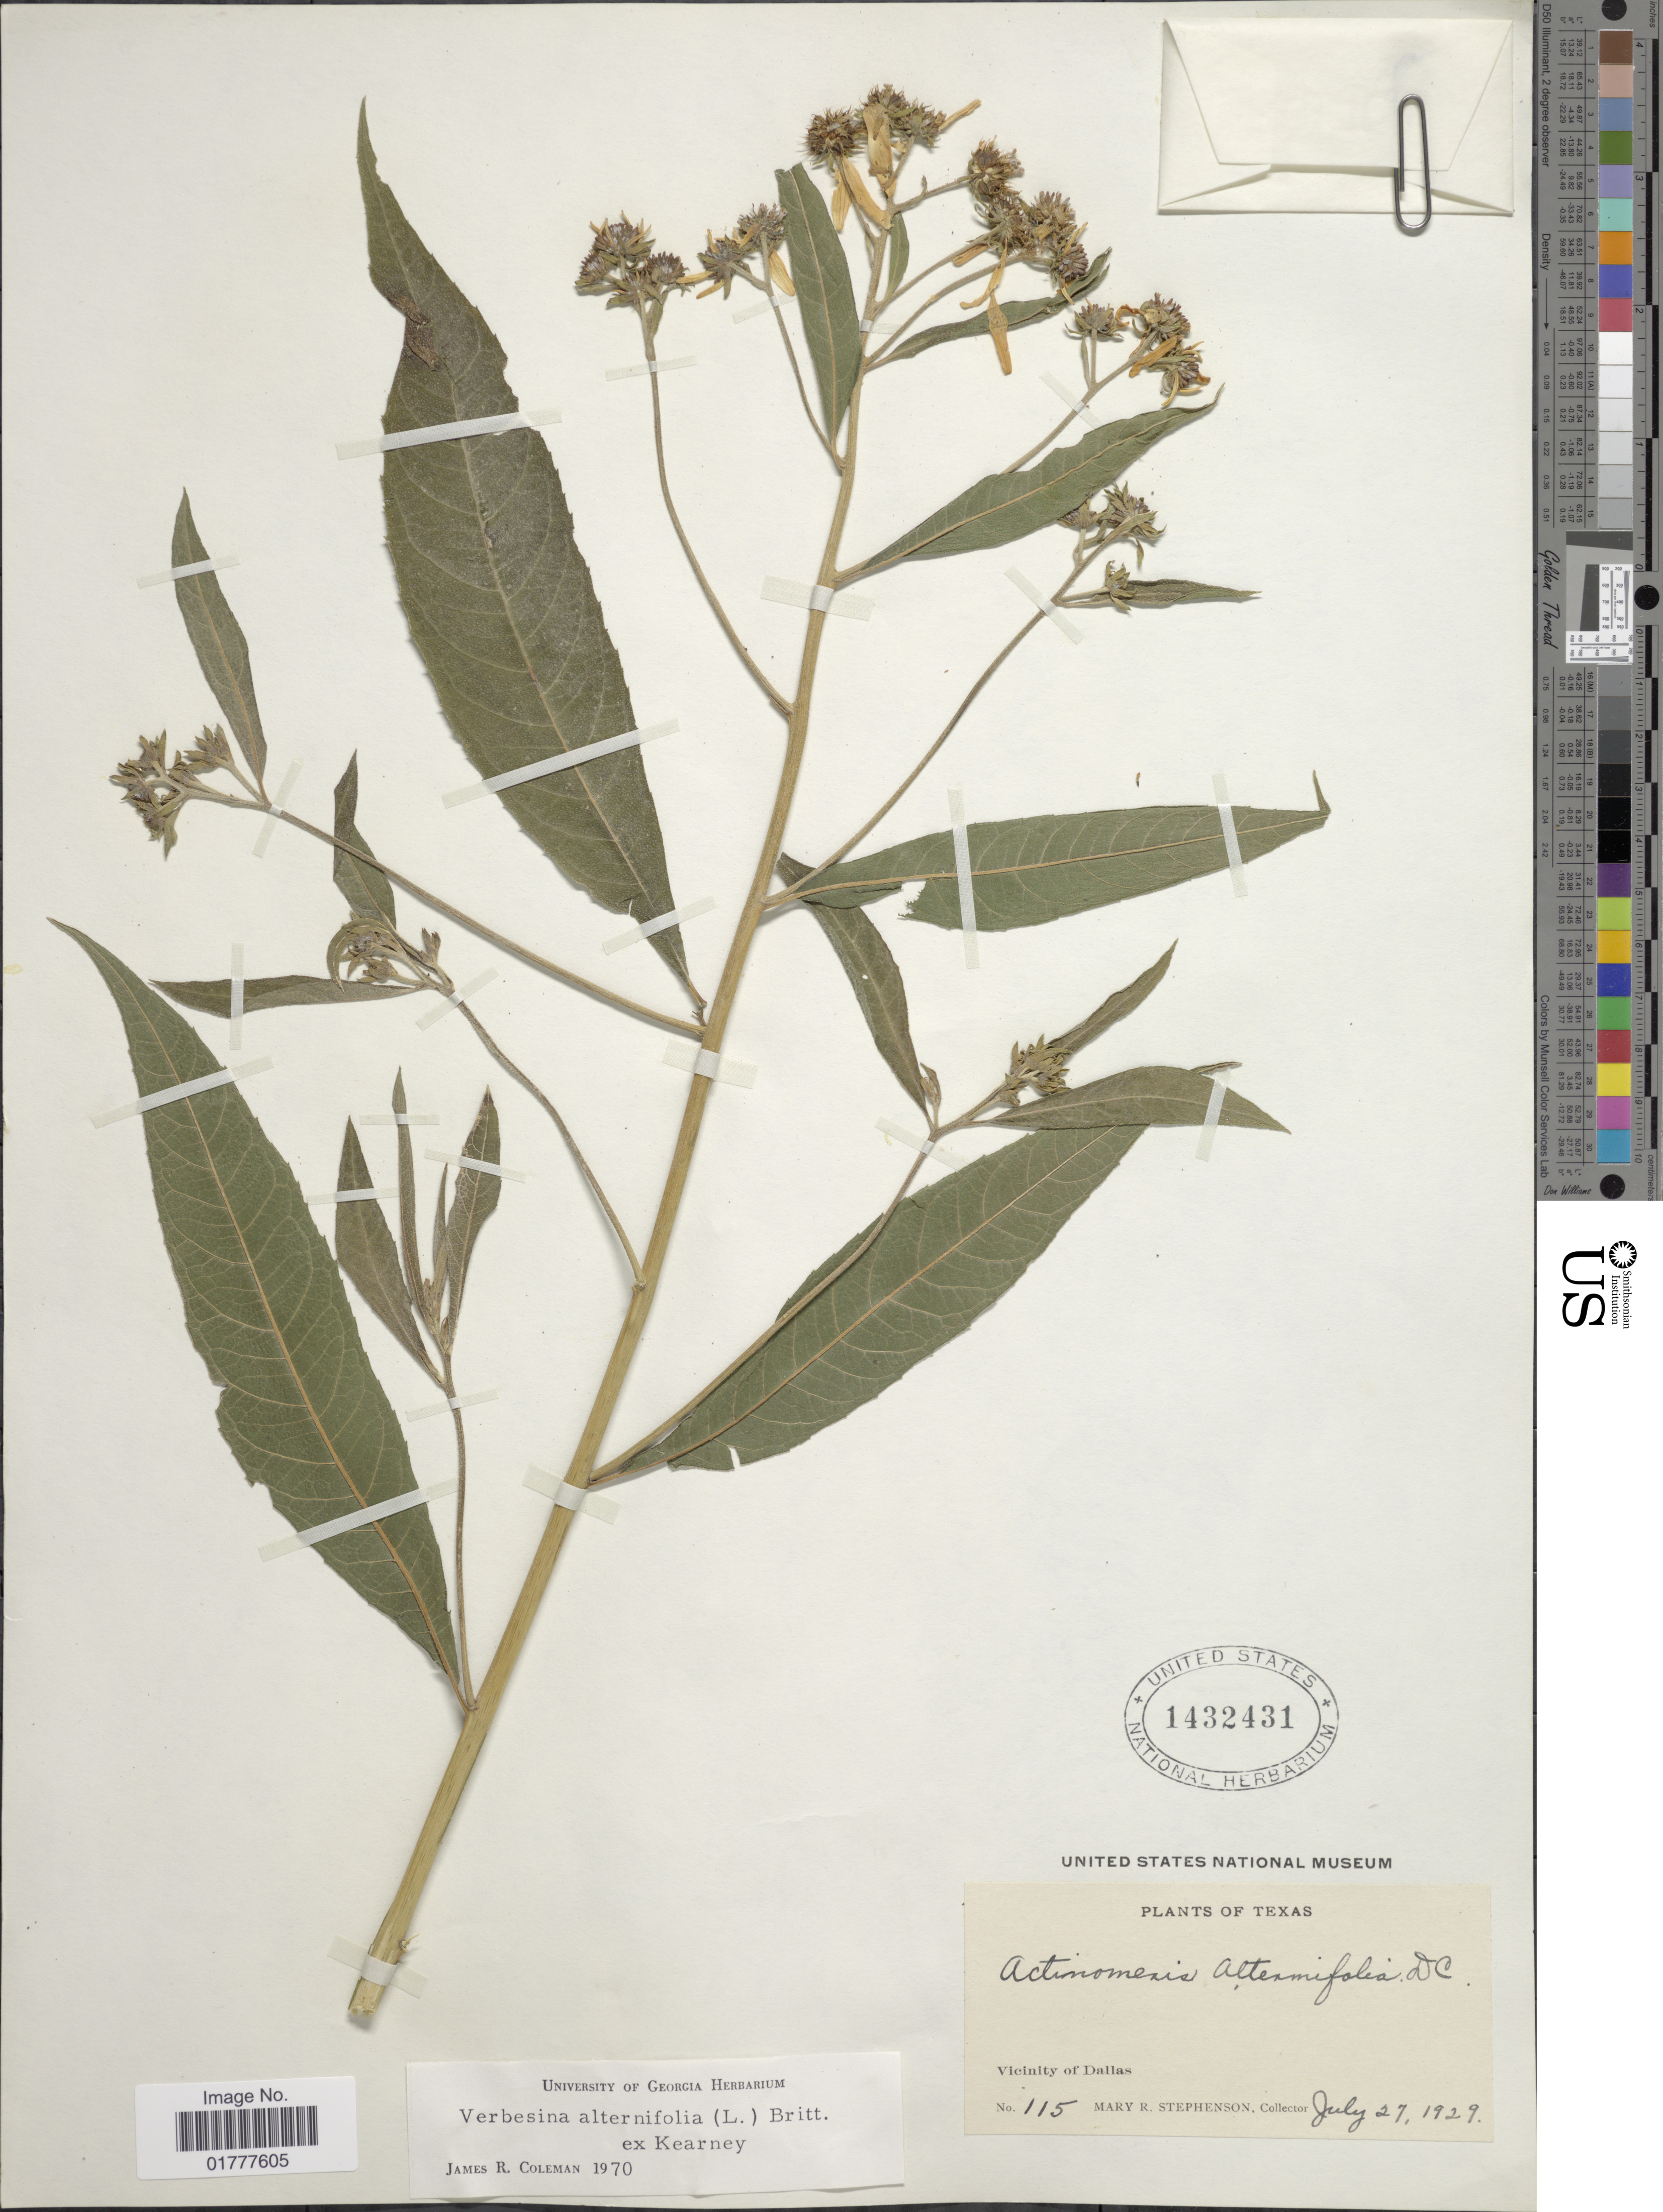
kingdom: Plantae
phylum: Tracheophyta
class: Magnoliopsida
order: Asterales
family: Asteraceae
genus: Actinomeris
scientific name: Actinomeris alternifolia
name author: (L.) DC.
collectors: M. Stephenson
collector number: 115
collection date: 1929-07-27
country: United States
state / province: Texas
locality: Vicinity of Dallas, Texas.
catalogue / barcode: US 1432431